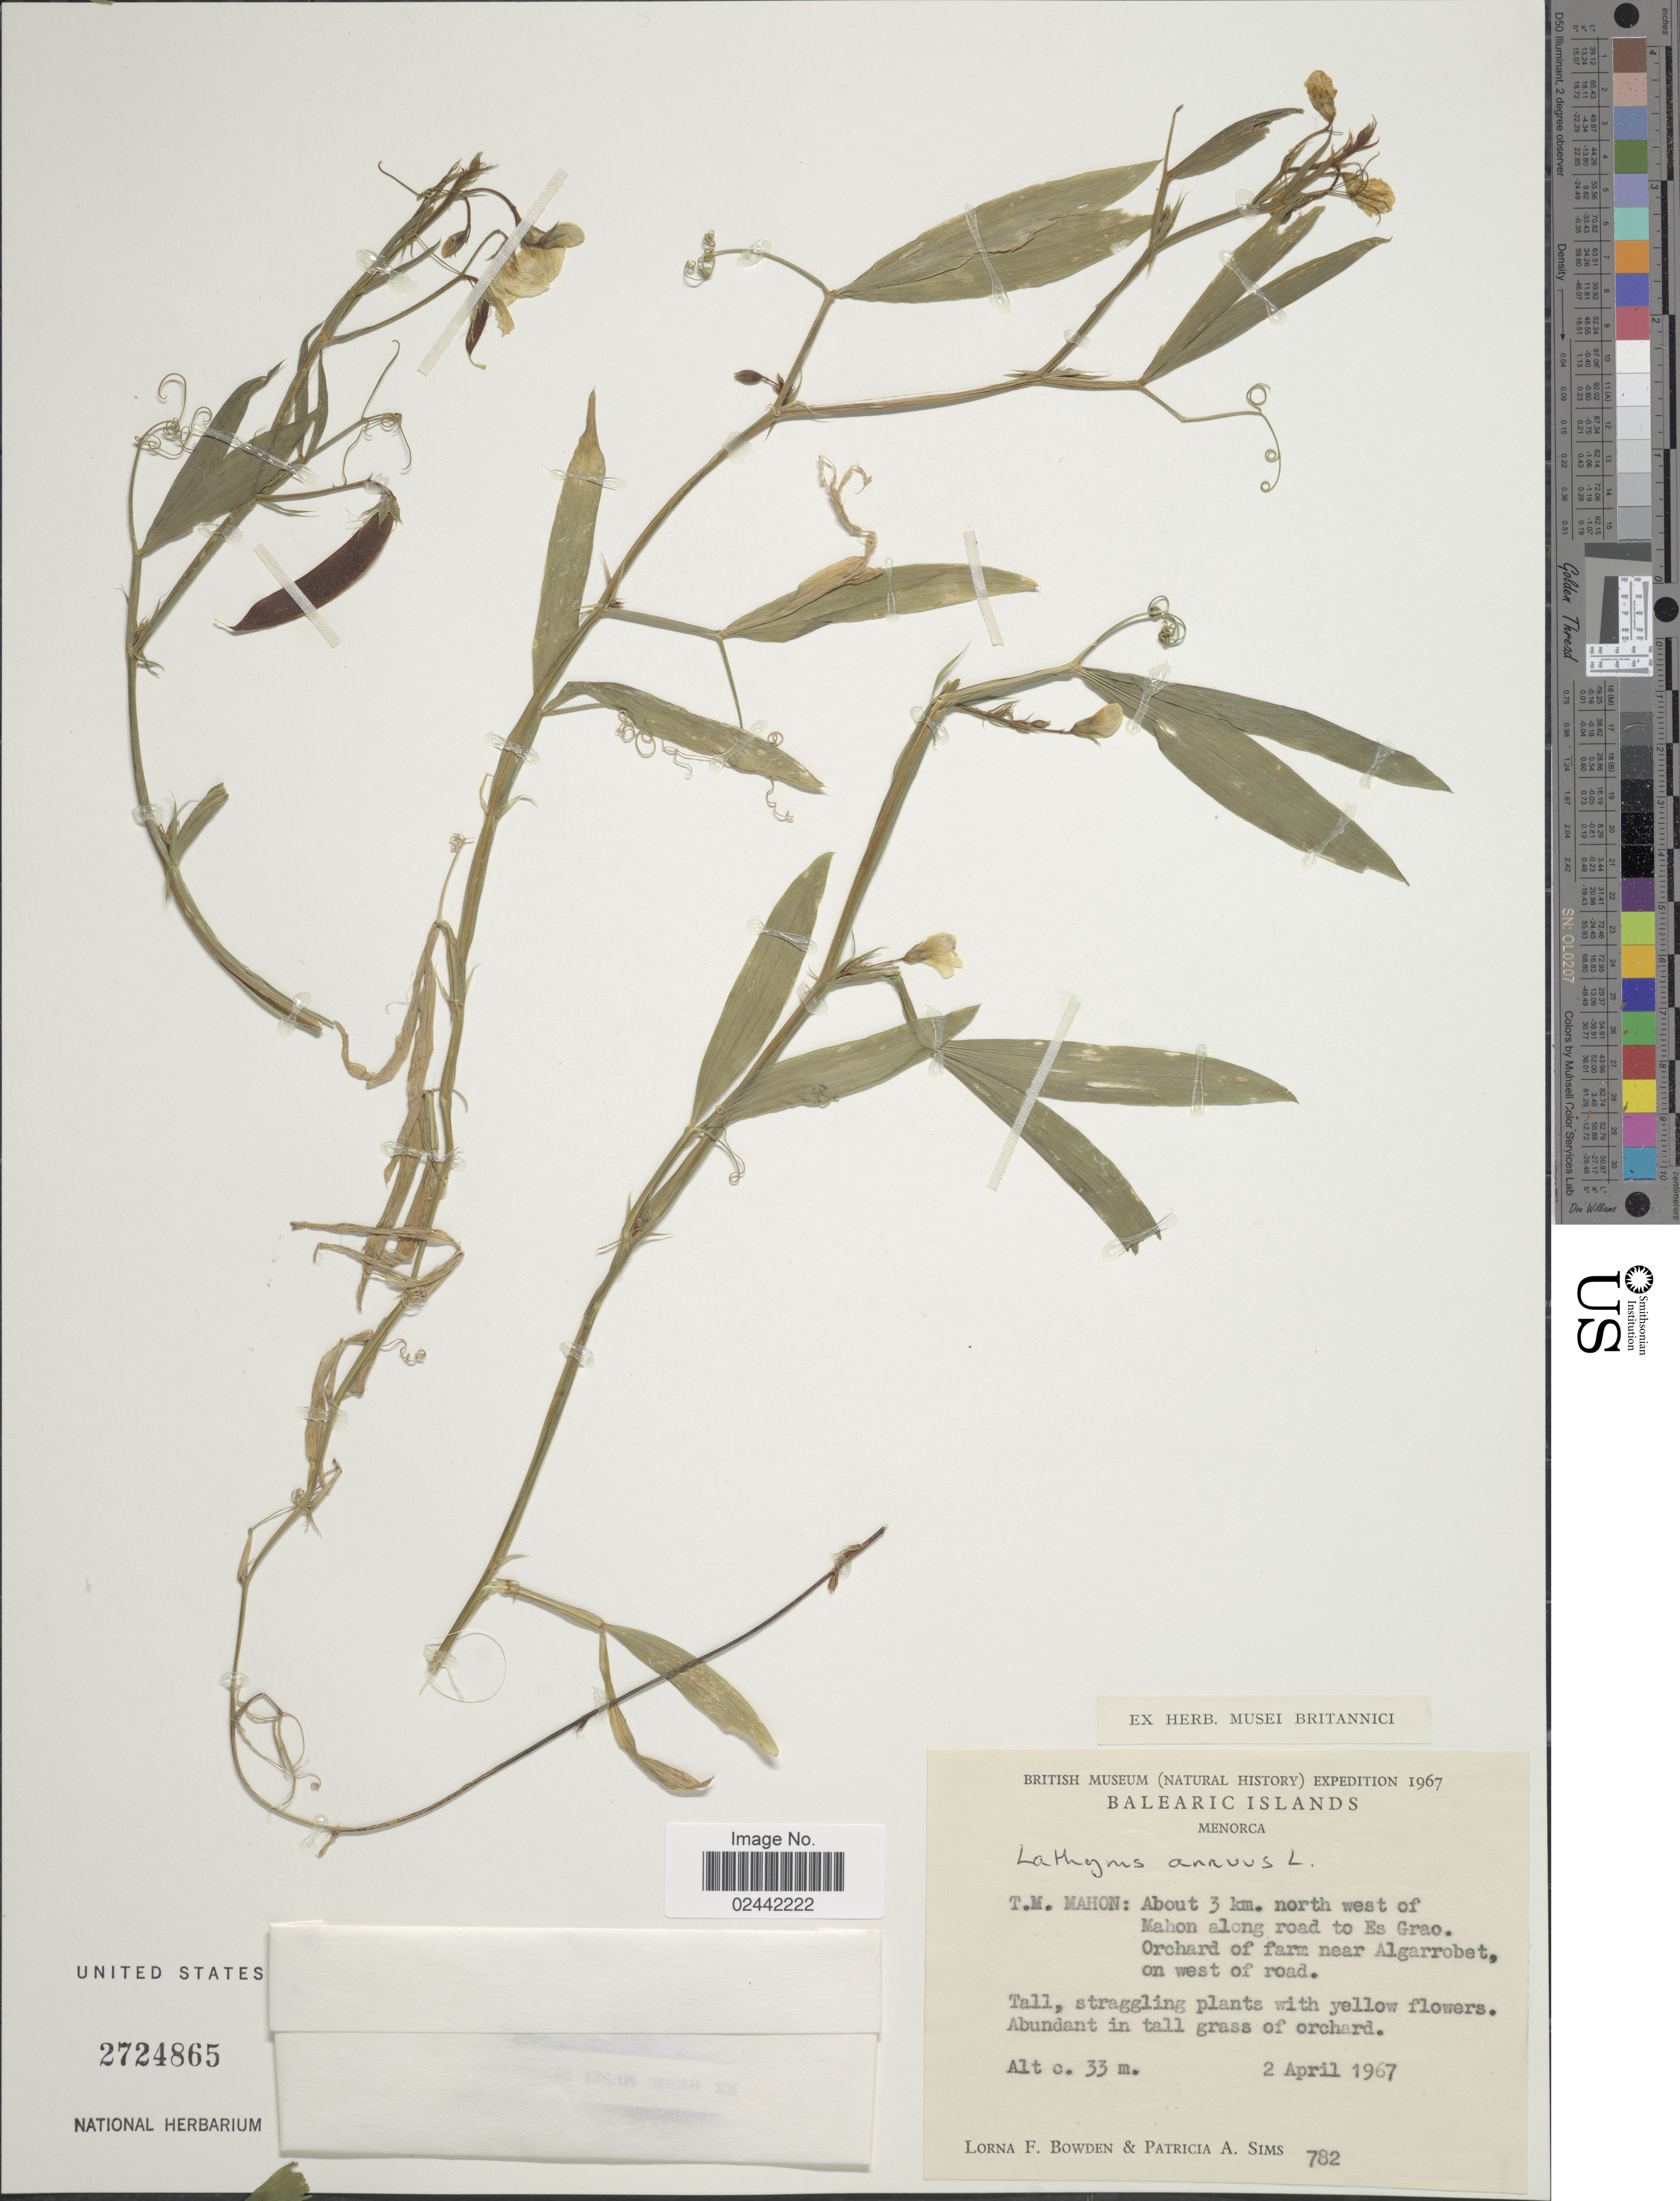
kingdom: Plantae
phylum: Tracheophyta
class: Magnoliopsida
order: Fabales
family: Fabaceae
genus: Lathyrus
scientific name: Lathyrus annuus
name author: L.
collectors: L. F. Bowden & P. A. Sims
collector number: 782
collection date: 1967-04-02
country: Spain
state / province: Islas Baleares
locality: Balearic Islands, Menorca. T.M. Mahon: About 3 km. north west of Mahon along road to Es Grao. Orchard of farm near Algarrobet on west of road.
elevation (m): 33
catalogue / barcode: US 2724865